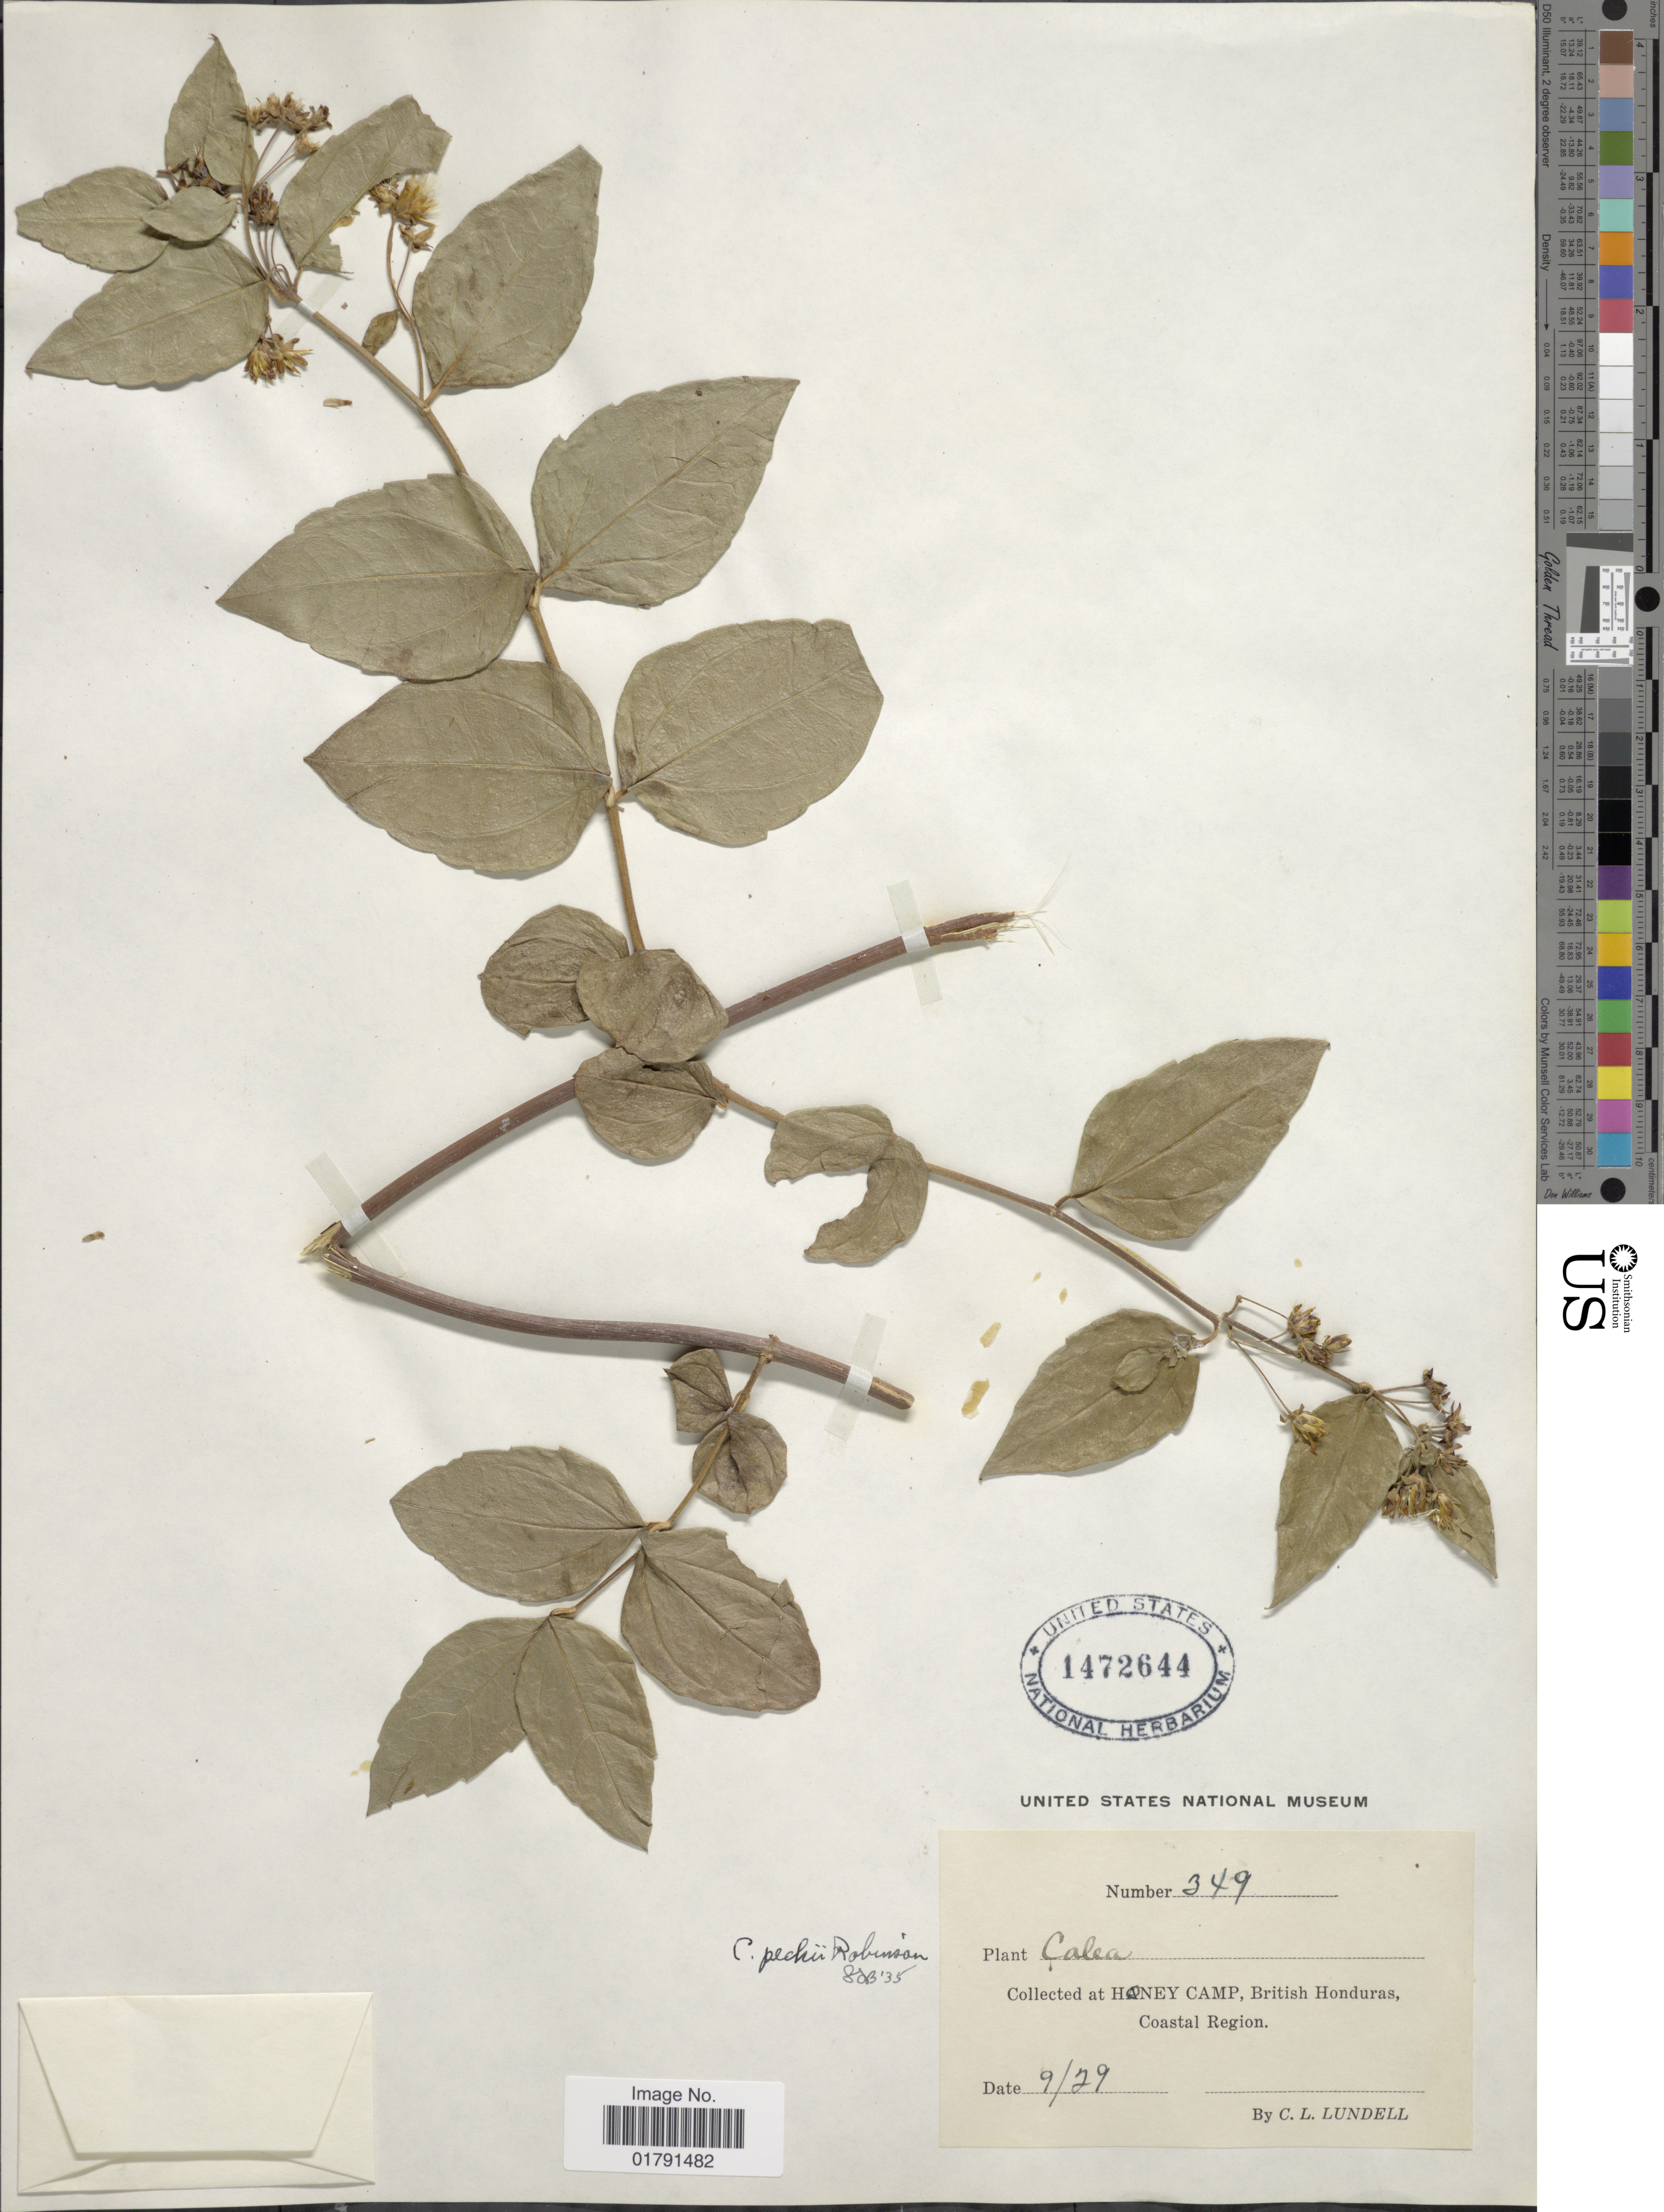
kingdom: Plantae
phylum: Tracheophyta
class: Magnoliopsida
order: Asterales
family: Asteraceae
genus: Calea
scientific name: Calea trichotoma var. peckii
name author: Wussow &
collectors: C. L. Lundell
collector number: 349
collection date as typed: Transcribed d/m/y: /9/29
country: Belize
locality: Honey Camp, British Honduras, Coastal Region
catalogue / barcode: US 1472644